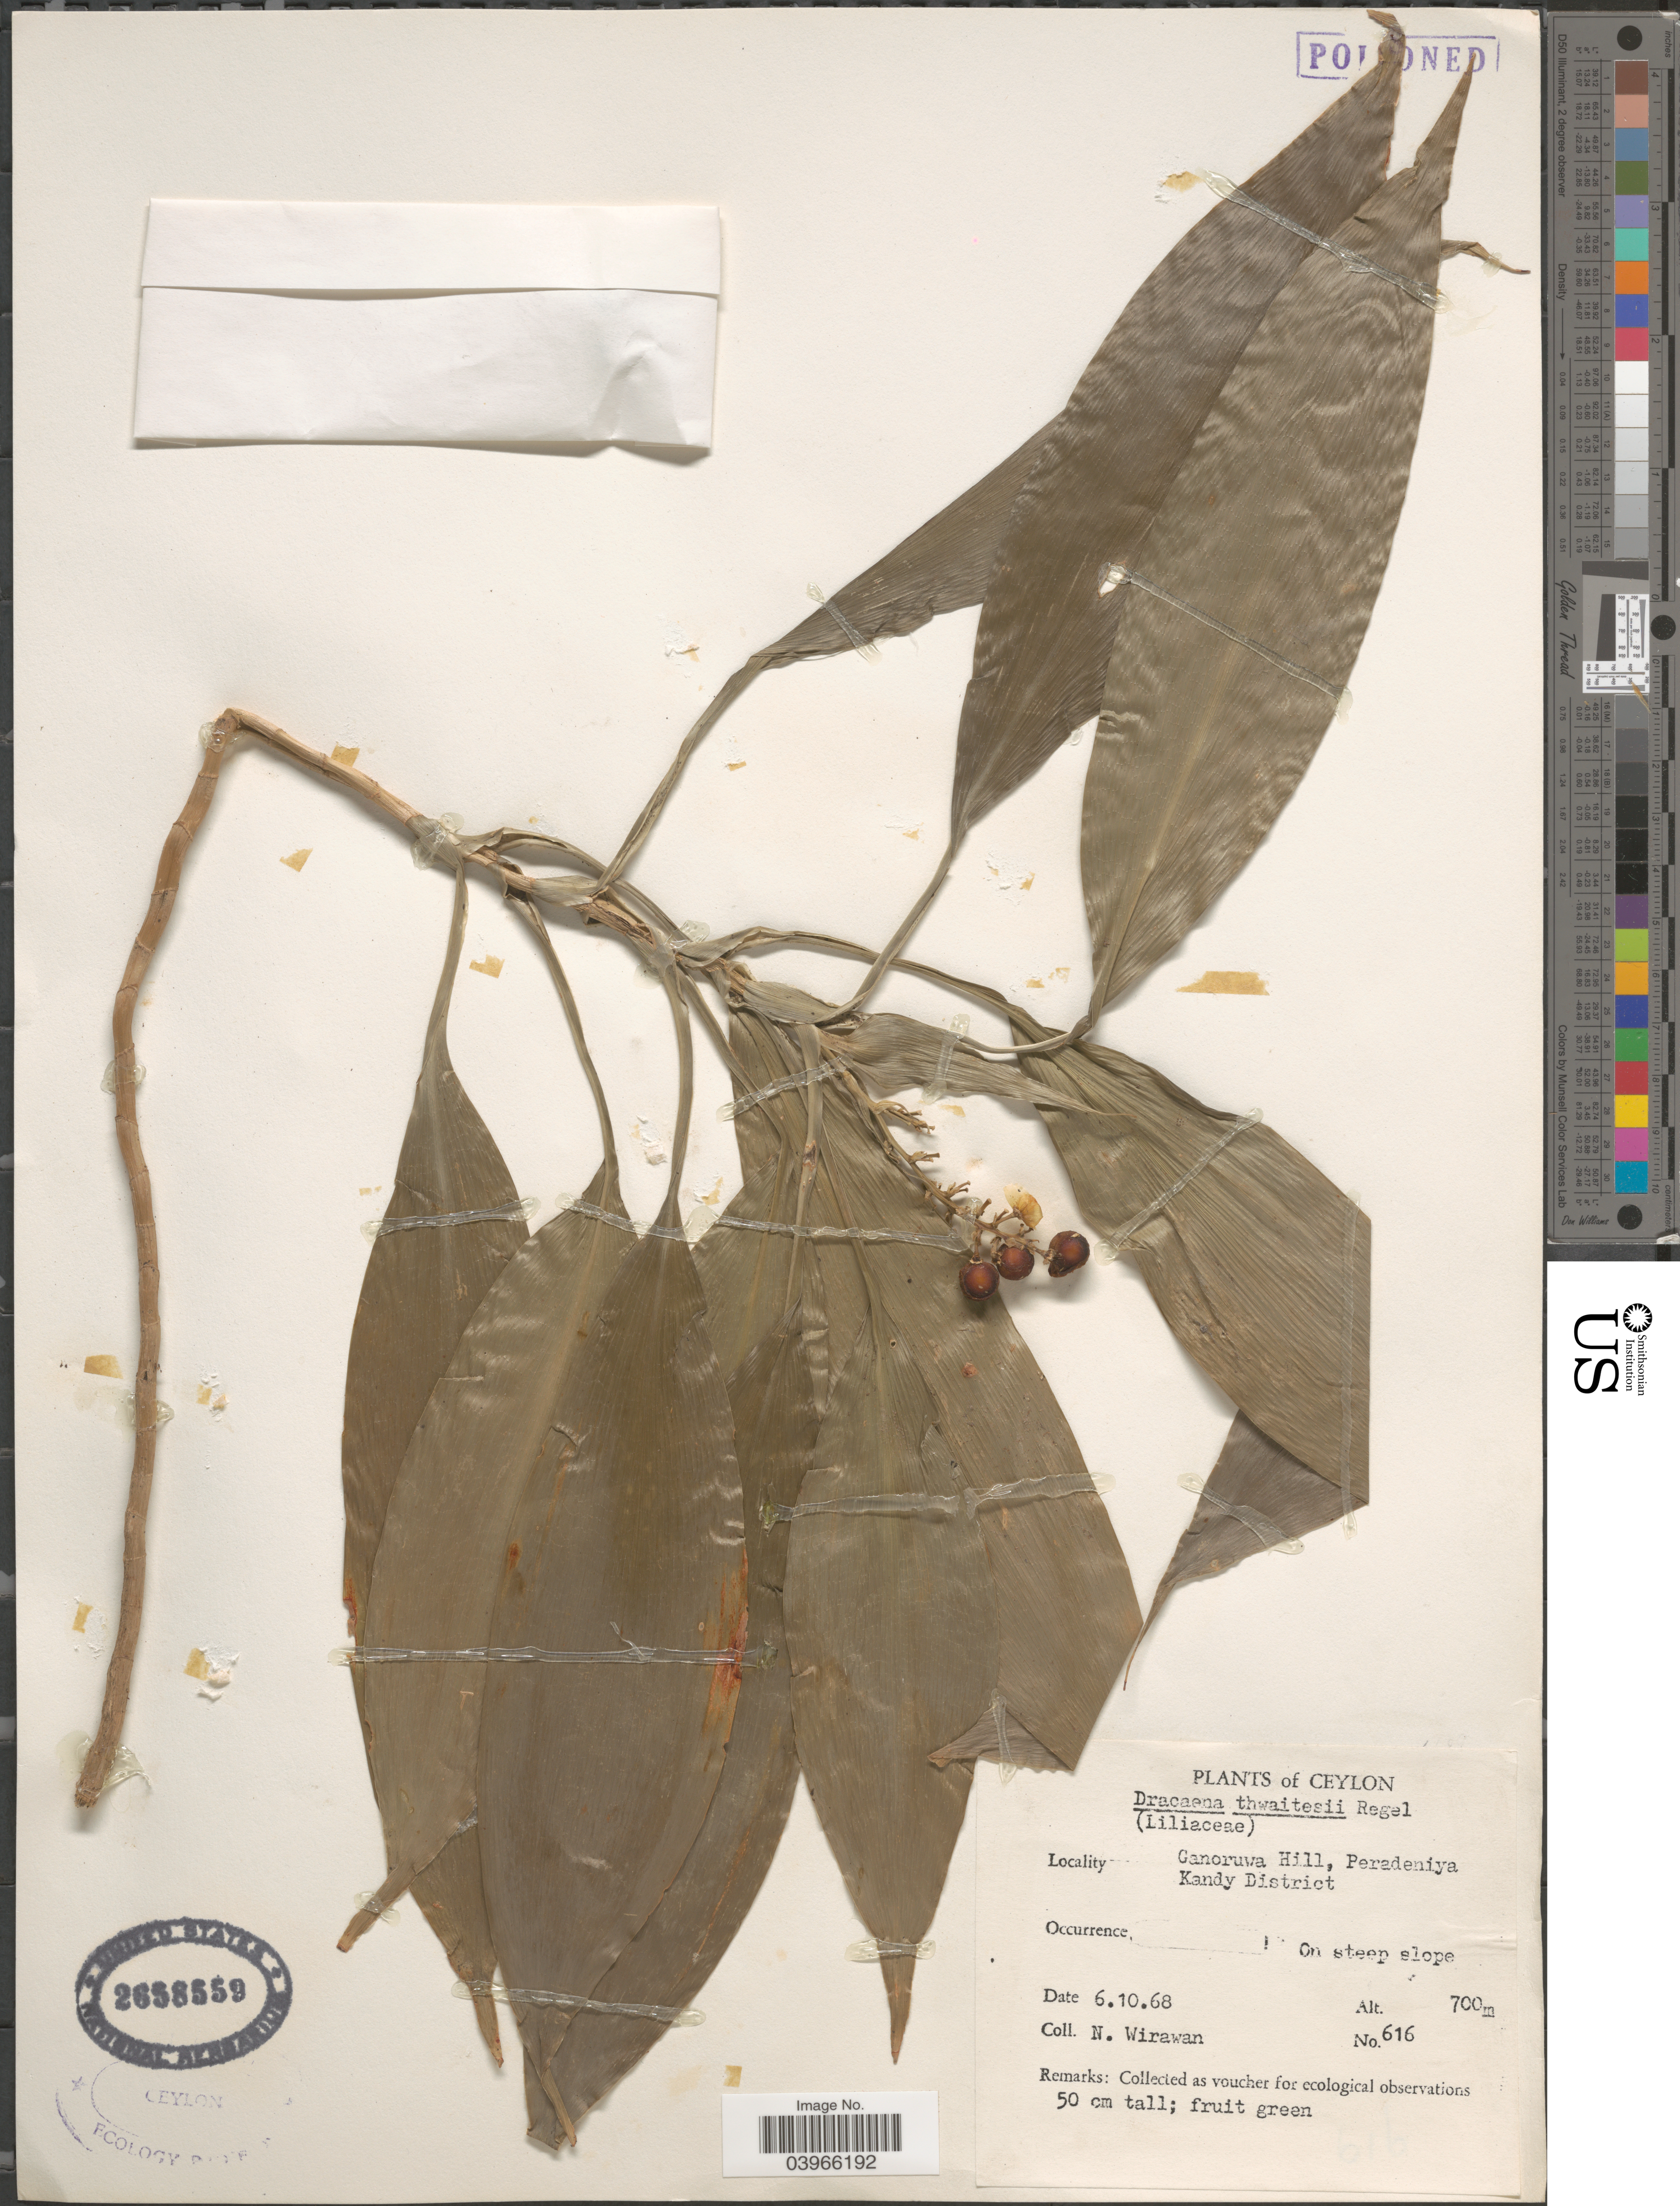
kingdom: Plantae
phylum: Tracheophyta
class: Liliopsida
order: Asparagales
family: Asparagaceae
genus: Dracaena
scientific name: Dracaena thwaitesii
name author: Regel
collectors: N. Wirawan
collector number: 616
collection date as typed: Transcribed d/m/y: 6/10/68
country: Sri Lanka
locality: Ceylon. Ganoruwa Hill, Peradeniya Kandy District. On steep slope.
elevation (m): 700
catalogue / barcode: US 2658559